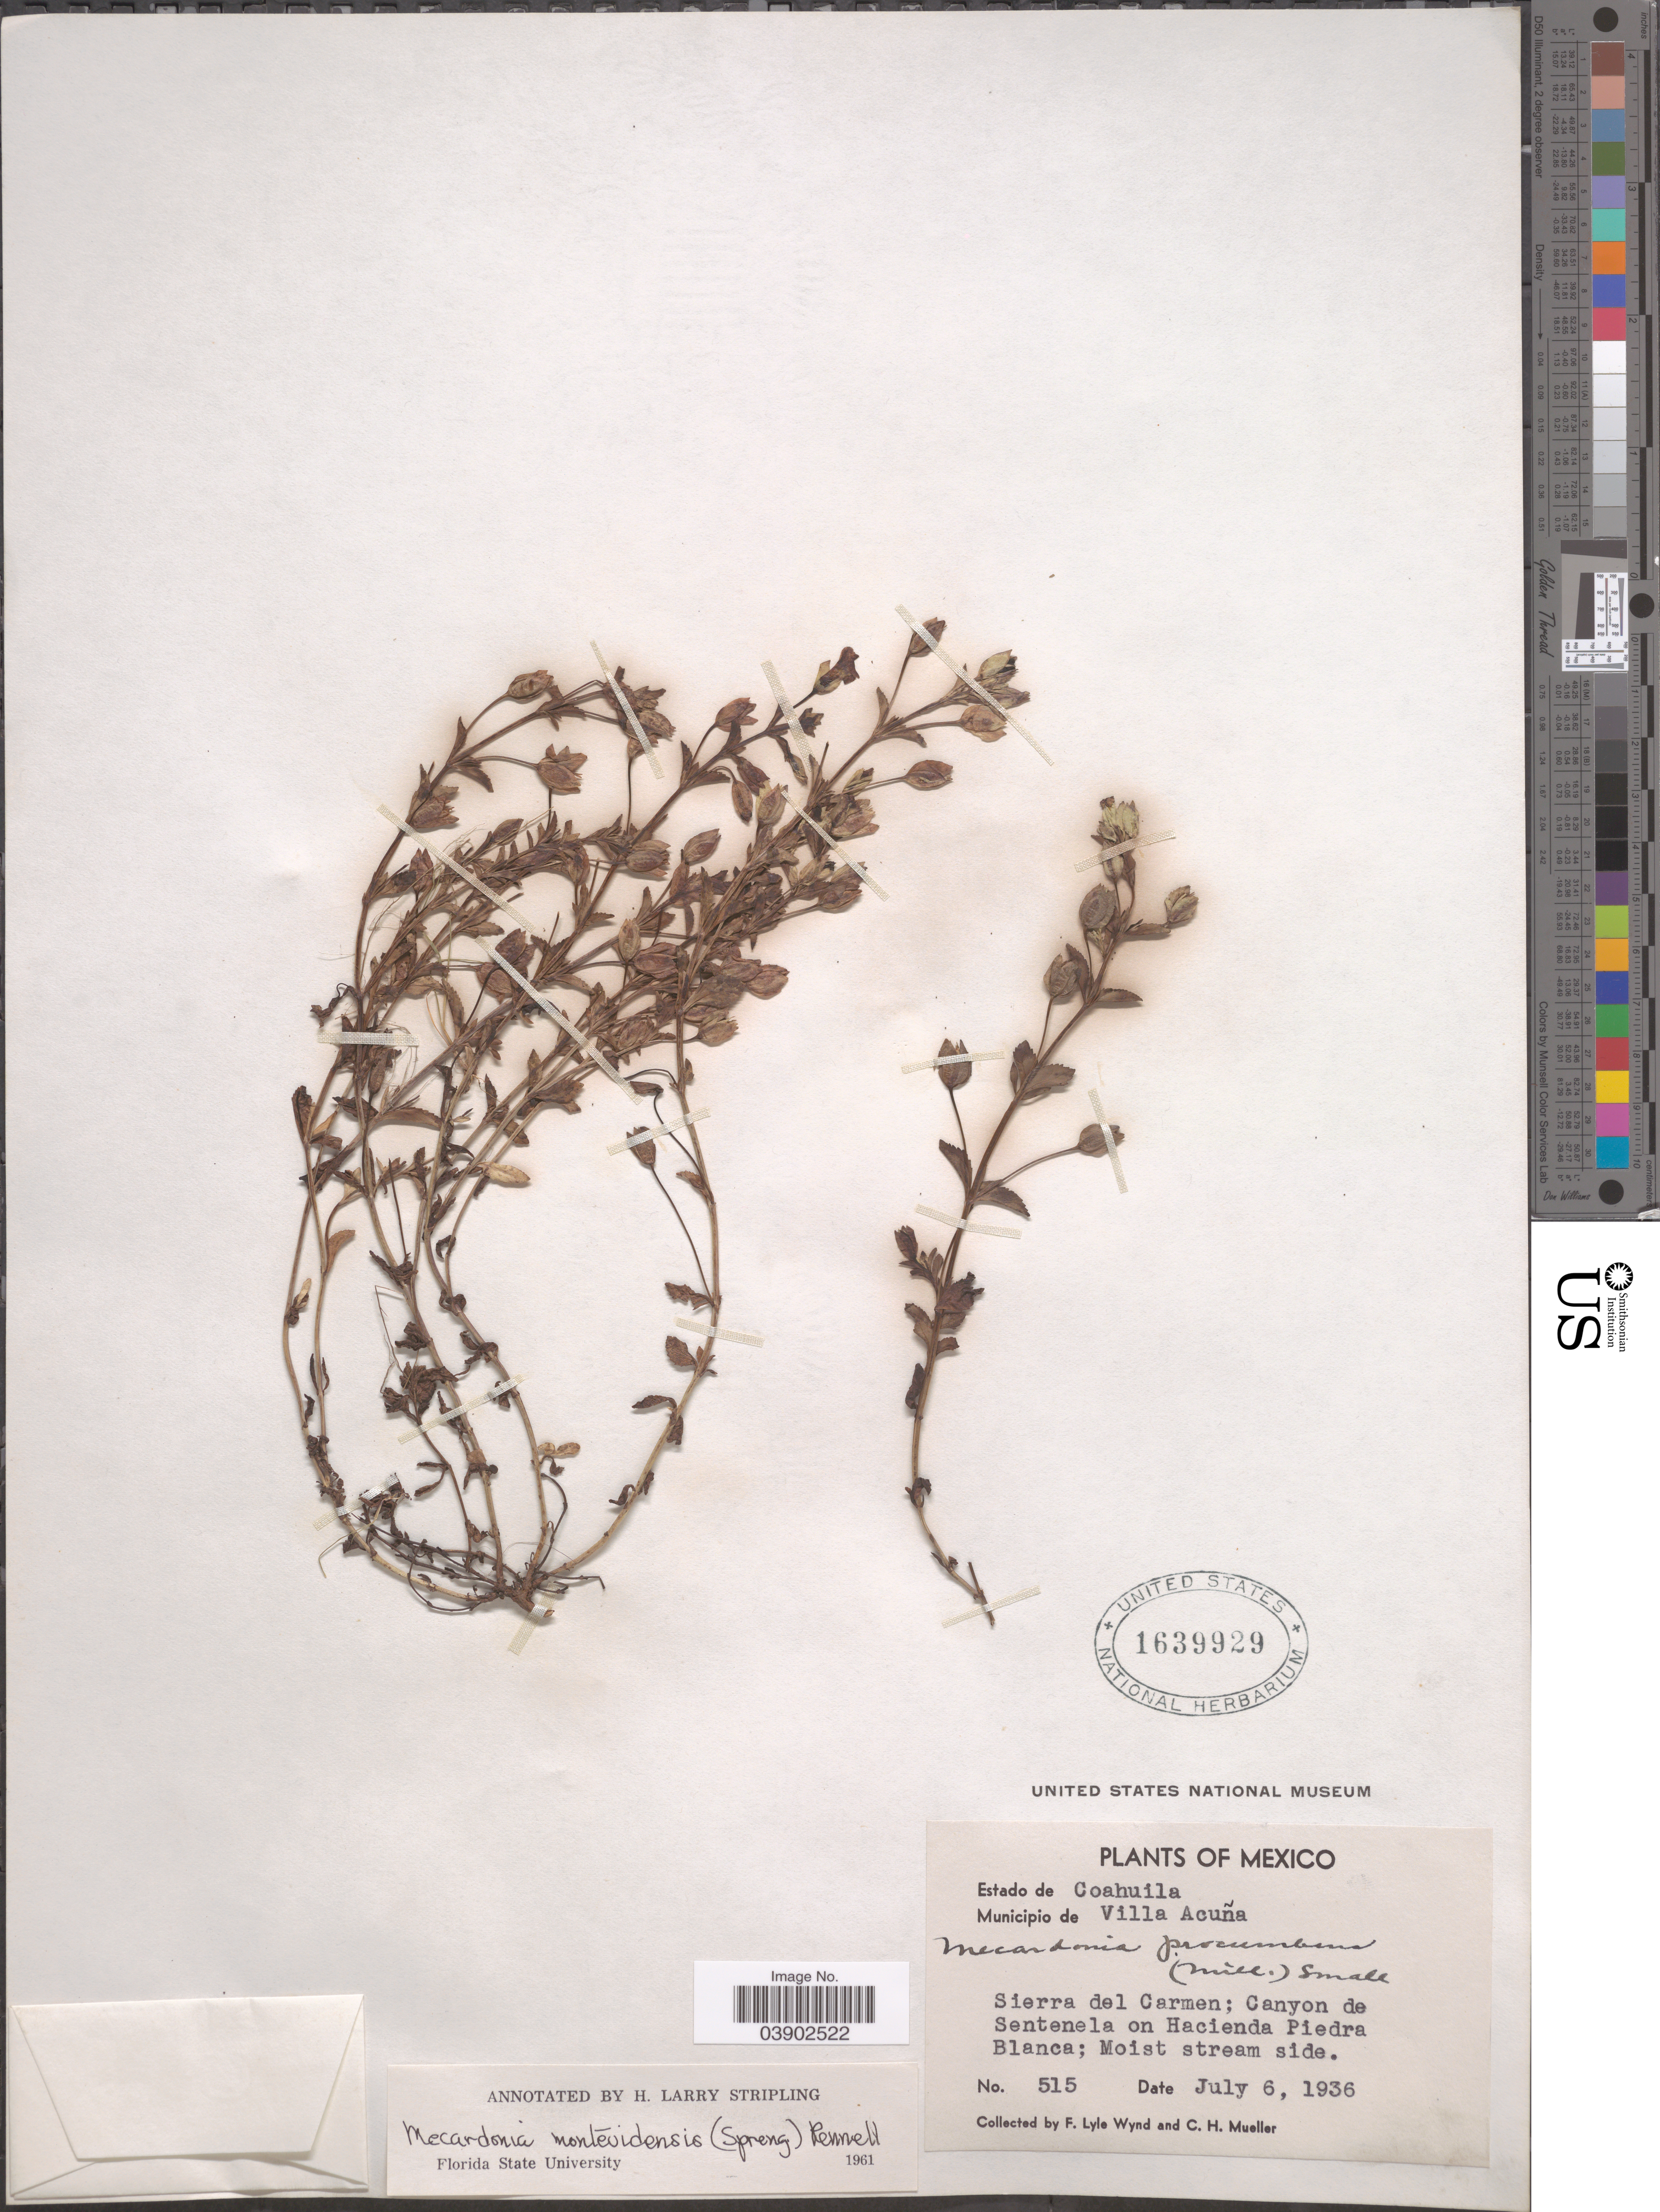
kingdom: Plantae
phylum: Tracheophyta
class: Magnoliopsida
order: Lamiales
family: Plantaginaceae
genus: Mecardonia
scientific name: Mecardonia procumbens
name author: (Mill.) Small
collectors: F. L. Wynd & C. H. Mueller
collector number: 515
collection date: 1936-07-06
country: Mexico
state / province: Coahuila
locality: Municipio de Villa Acuña. Sieera del Carmen; Canyon de Sentenela on Hacienda Piedra Blanca.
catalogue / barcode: US 1639929